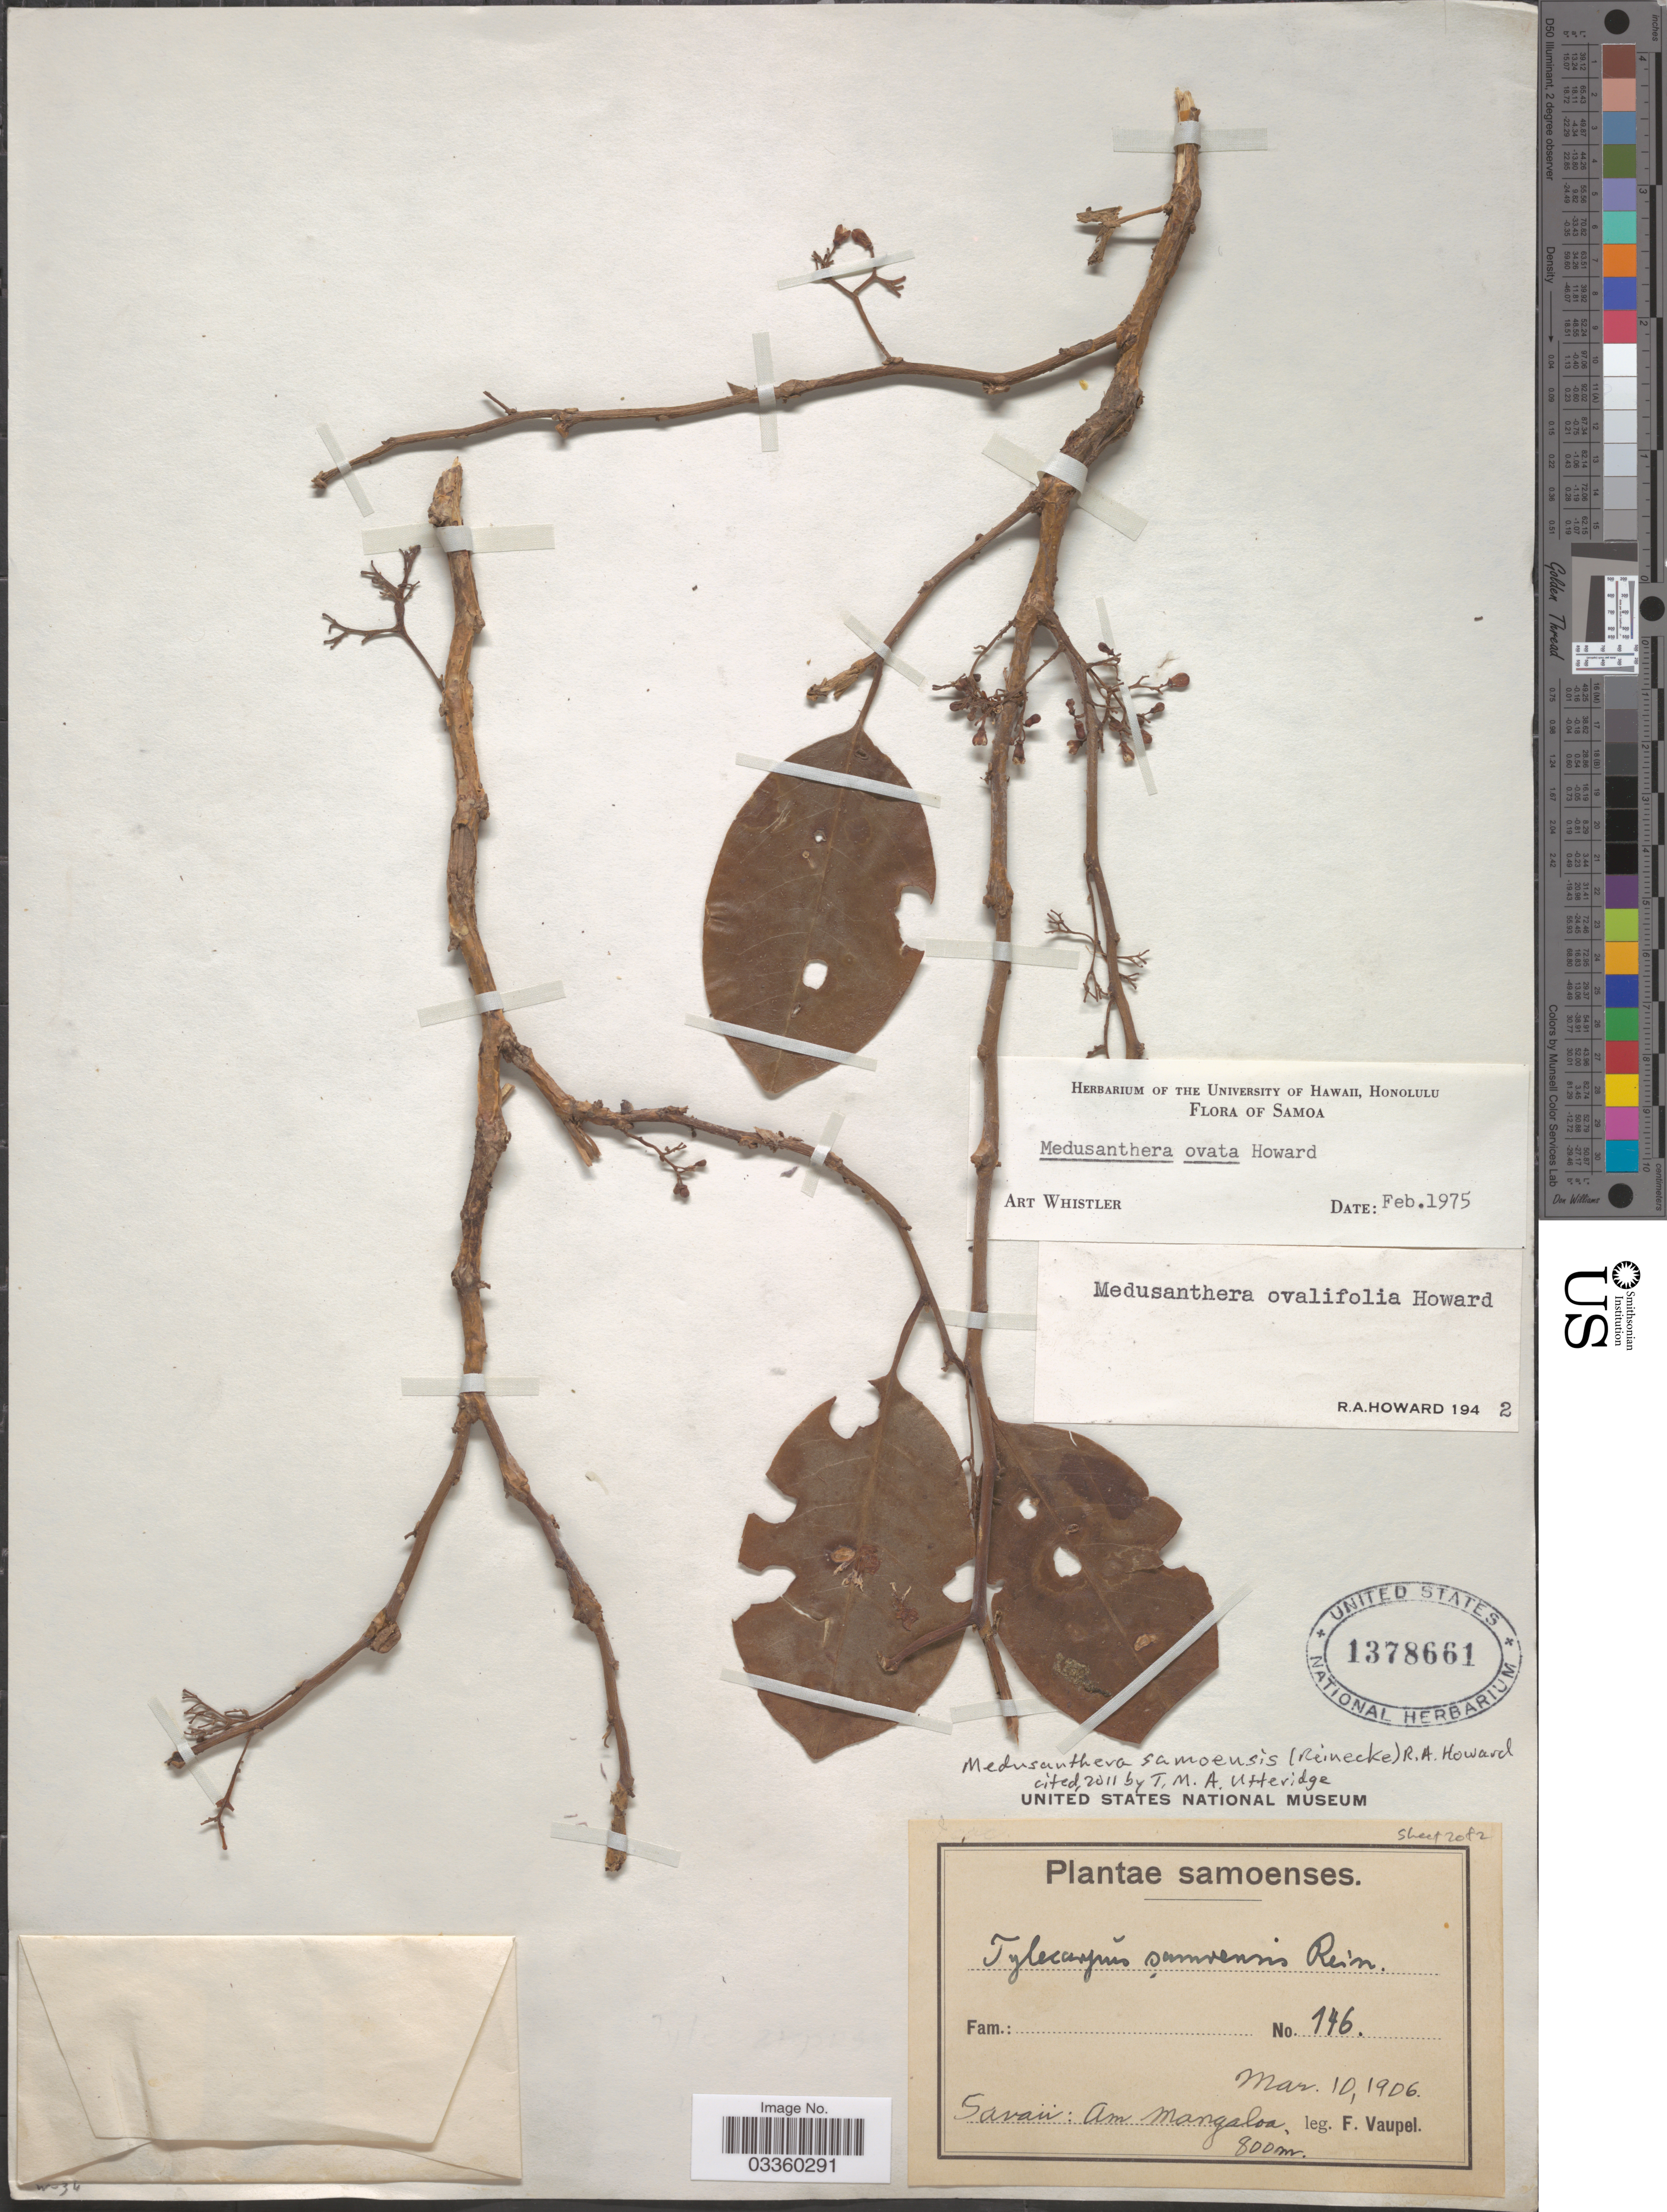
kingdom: Plantae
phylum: Tracheophyta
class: Magnoliopsida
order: Cardiopteridales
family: Stemonuraceae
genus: Medusanthera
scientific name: Medusanthera samoensis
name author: (Reinecke) R.A. Howard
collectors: F. Vaupel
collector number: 146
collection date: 1906-03-10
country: Samoa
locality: Savaii: Am Mangaloa.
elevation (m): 800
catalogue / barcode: US 1378661